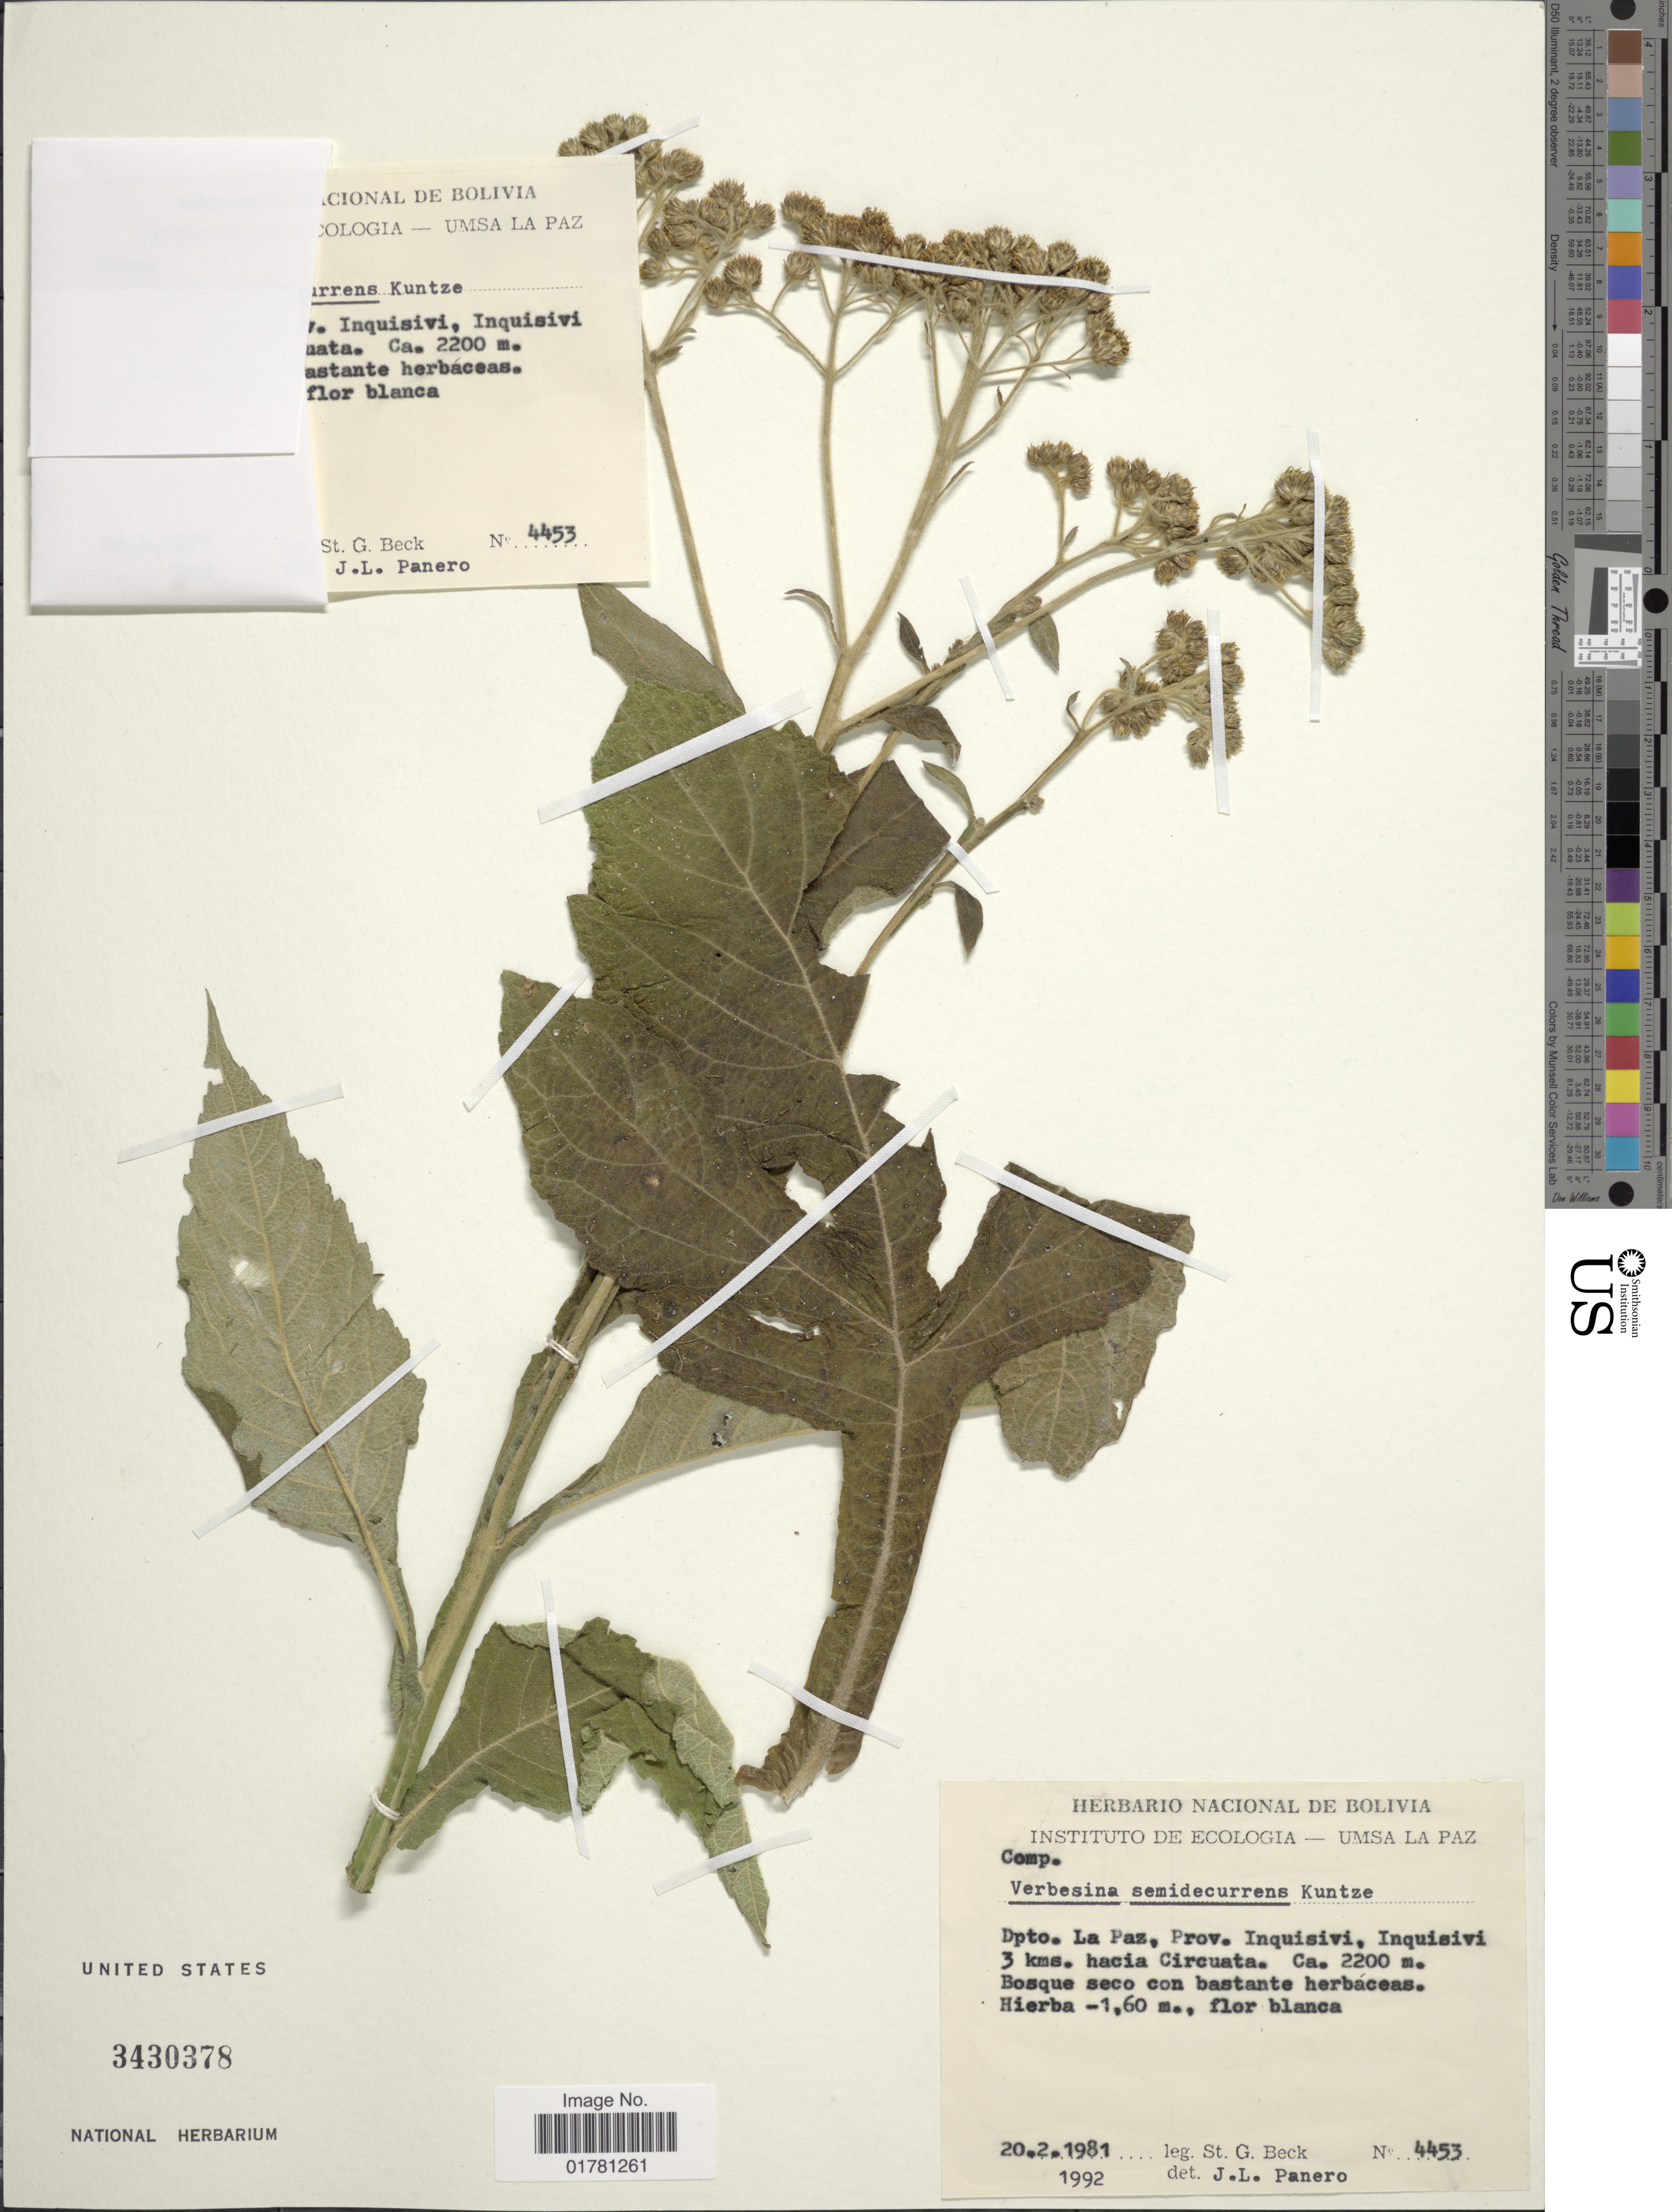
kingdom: Plantae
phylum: Tracheophyta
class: Magnoliopsida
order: Asterales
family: Asteraceae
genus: Verbesina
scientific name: Verbesina semidecurrens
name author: Kuntze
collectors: S. G. Beck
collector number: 4453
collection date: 1981-02-20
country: Bolivia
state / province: La Paz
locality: Depto La Paz, prov. Inquisivi, Inquisivi 3 kms hacia Circuata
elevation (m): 2200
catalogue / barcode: US 3430378